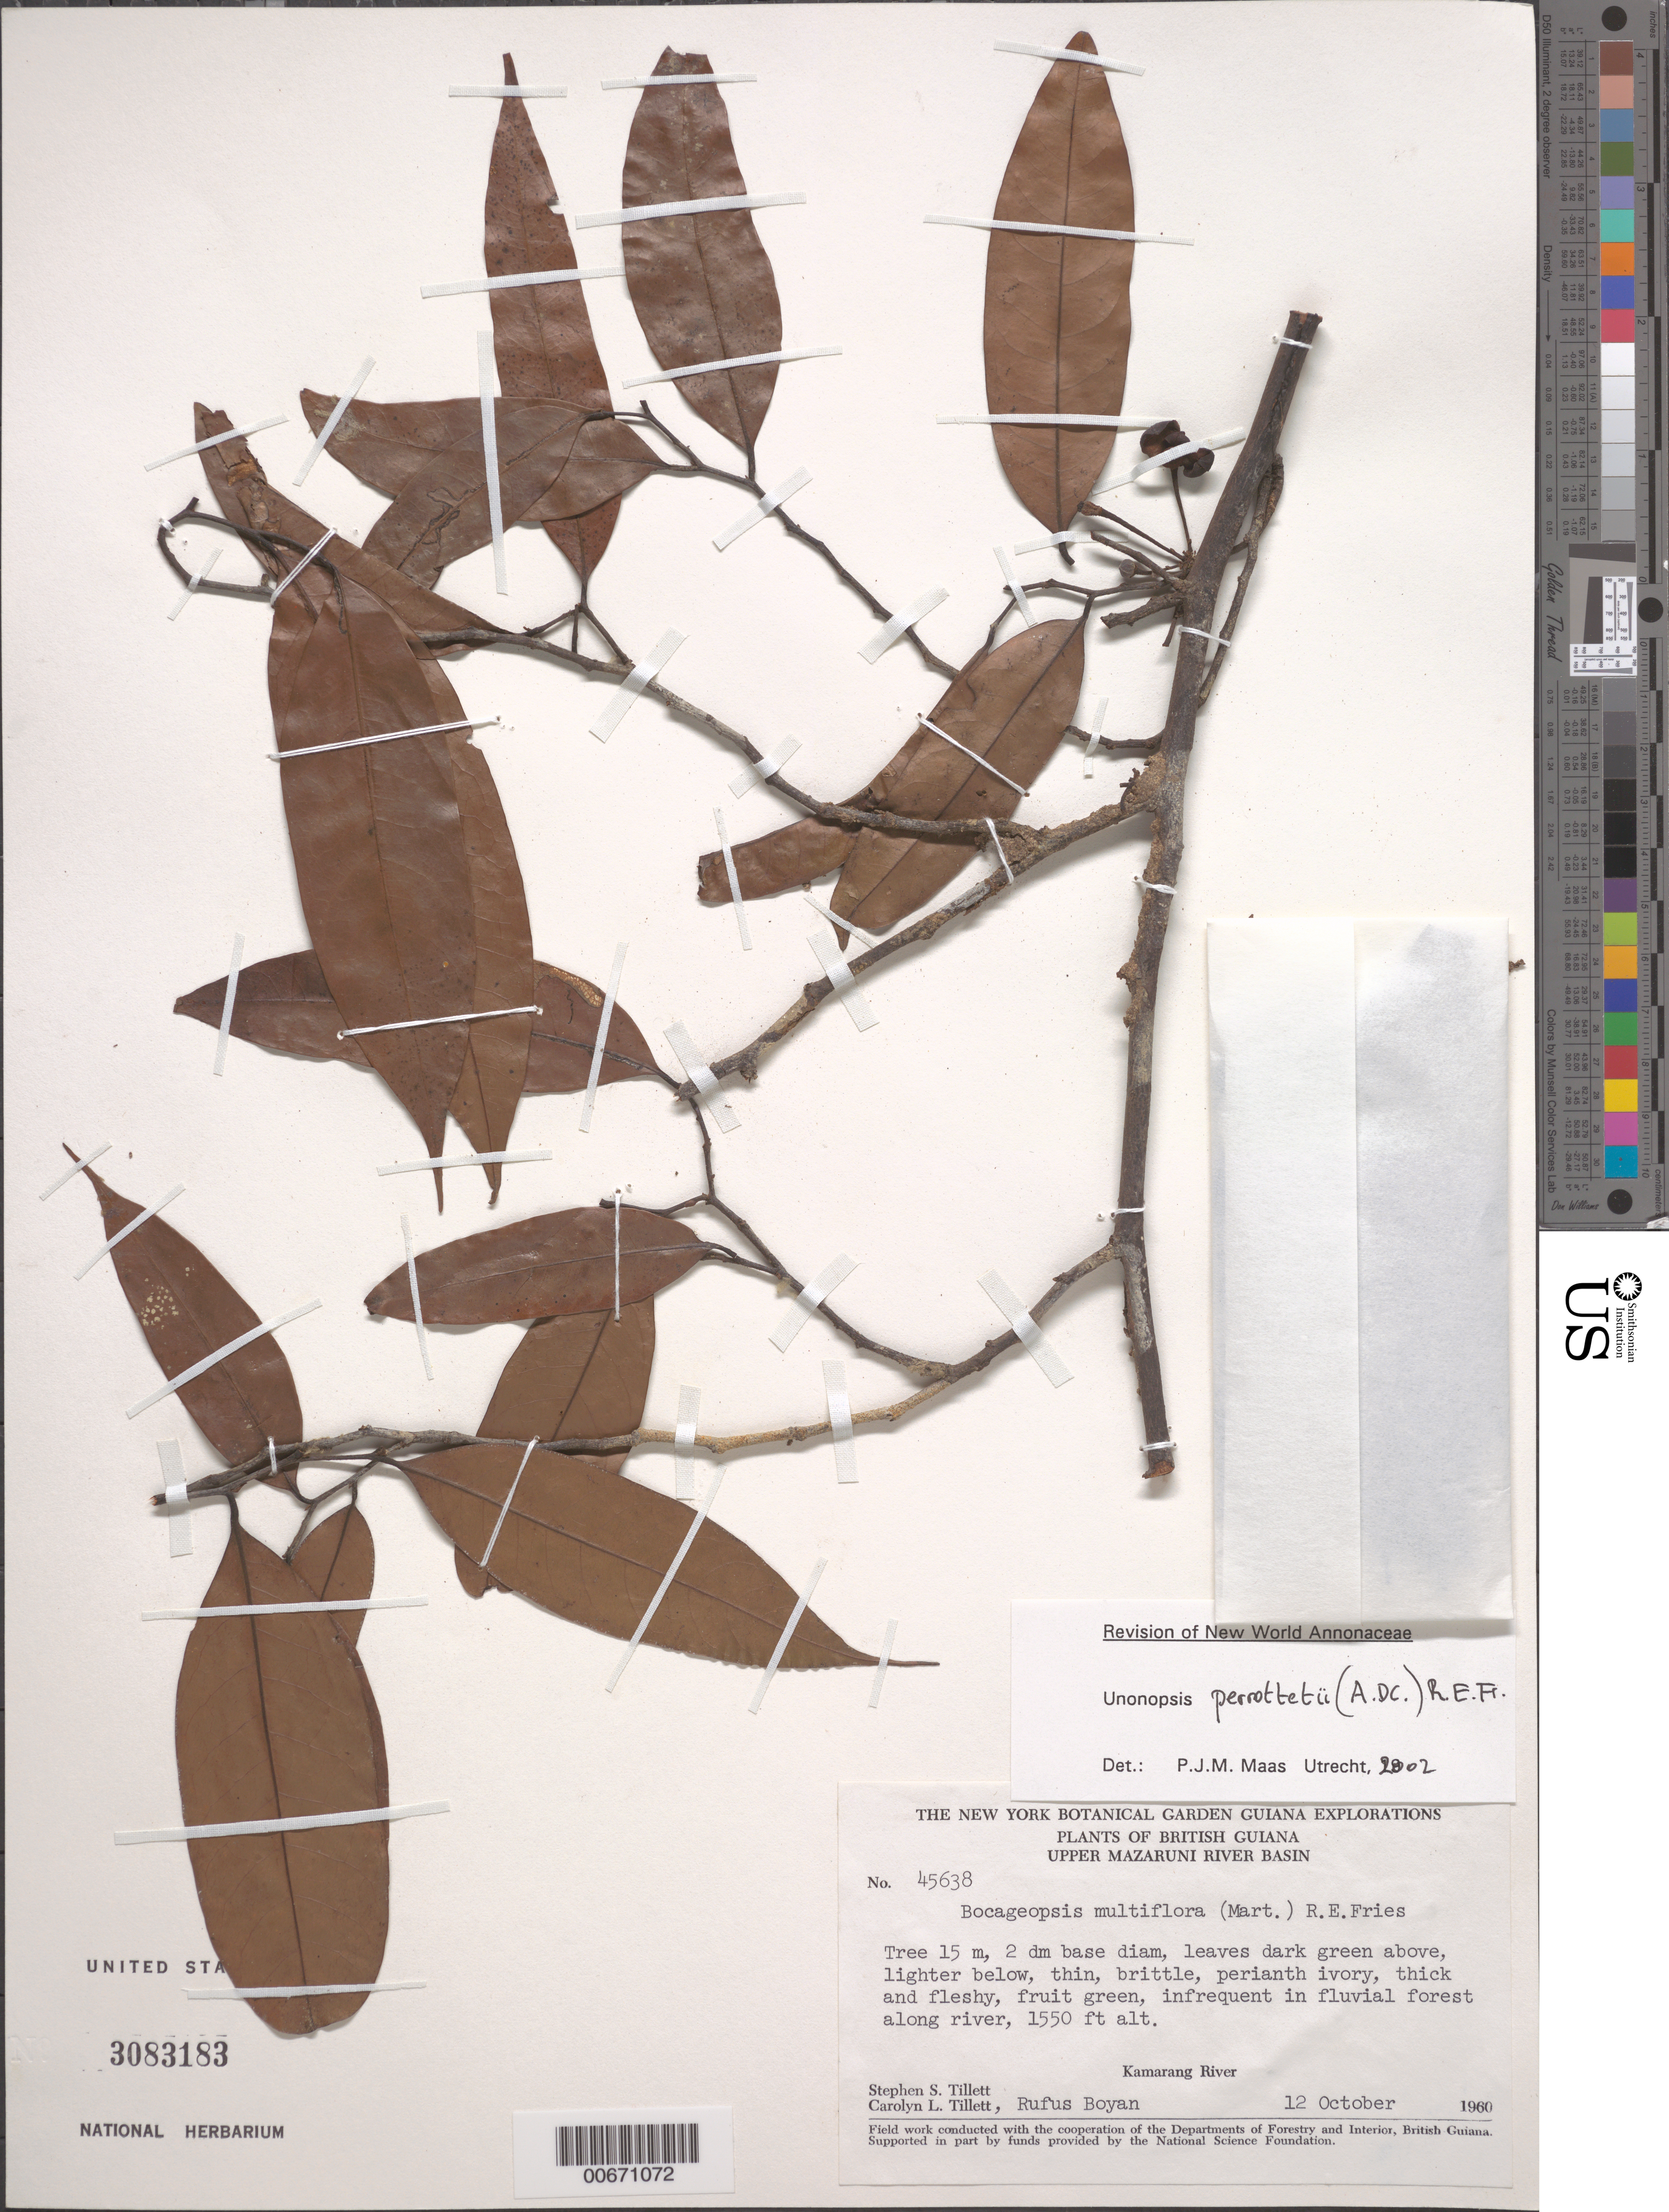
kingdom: Plantae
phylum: Tracheophyta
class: Magnoliopsida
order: Magnoliales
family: Annonaceae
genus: Unonopsis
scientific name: Unonopsis perrottetii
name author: (A. DC.) R.E. Fr.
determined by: Maas, Paul J. M.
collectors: S. S. Tillett, C. L. Tillett & R. Boyan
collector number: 45638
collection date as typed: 12-Oct-60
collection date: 1960-10-12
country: Guyana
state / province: Cuyuni-Mazaruni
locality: Akapai, Kamarang R., Upper Mazaruni River Basin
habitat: Fluvial forest along river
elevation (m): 472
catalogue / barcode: US 3083183